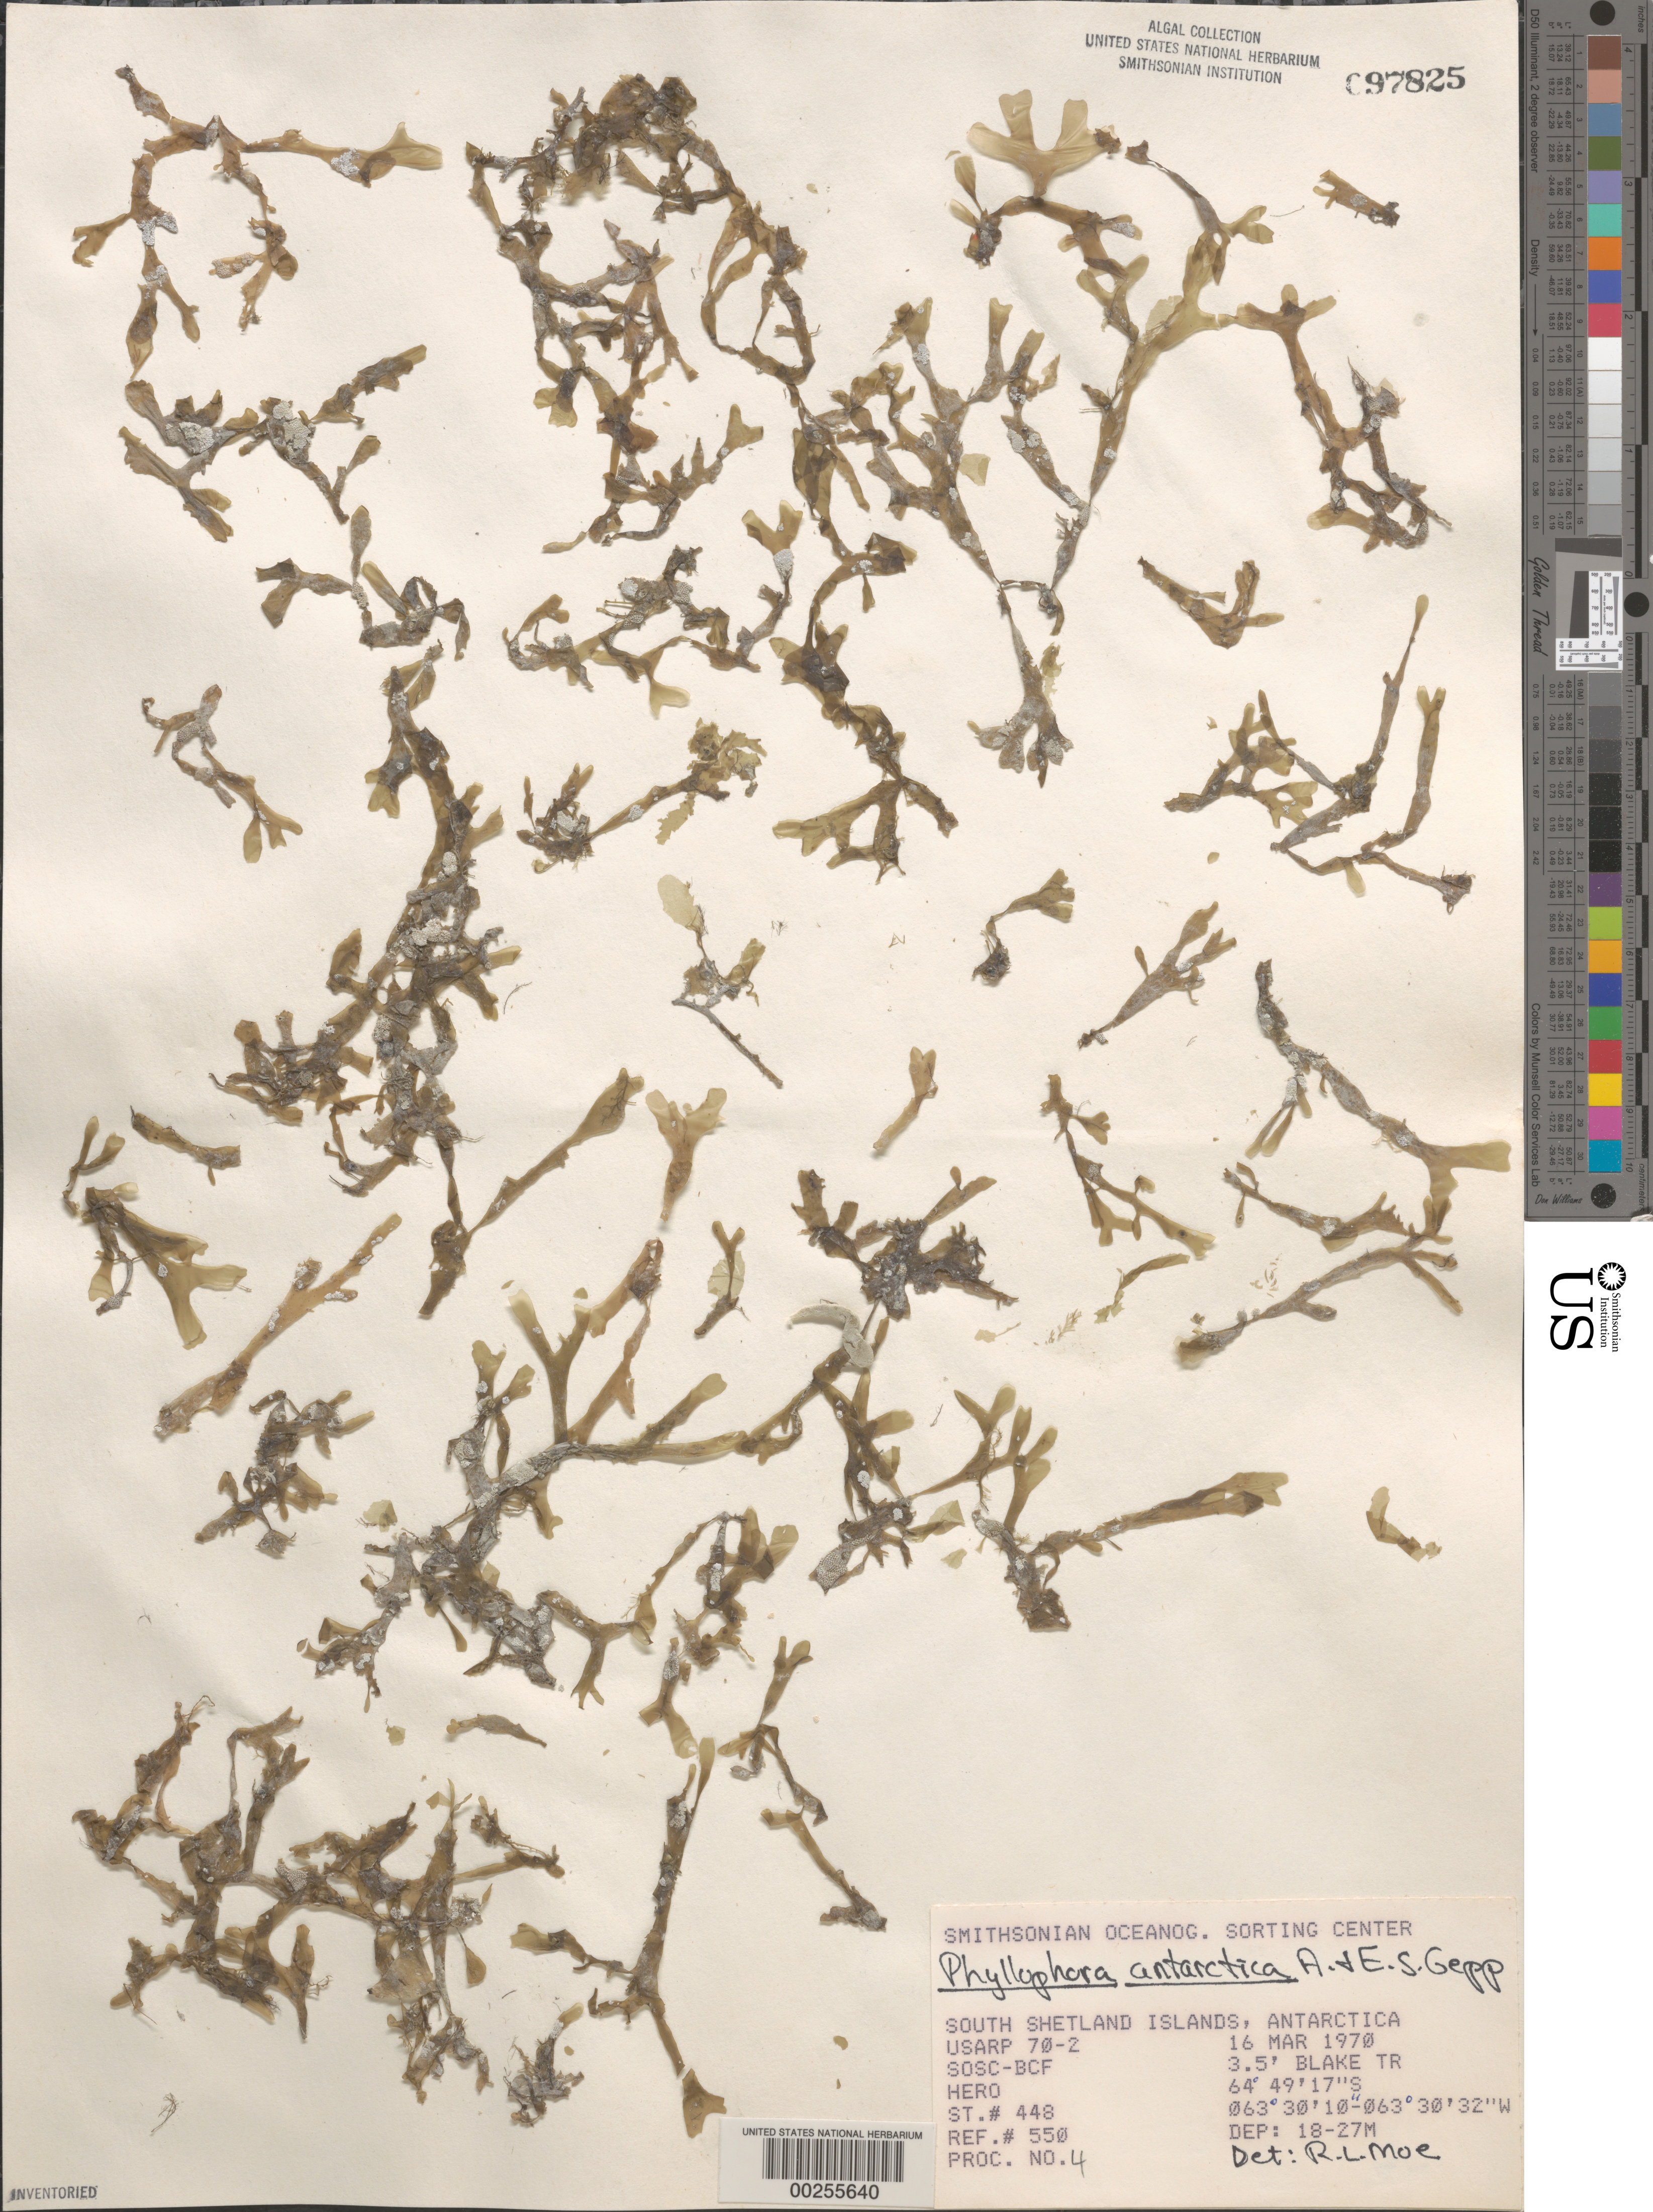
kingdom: Plantae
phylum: Rhodophyta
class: Florideophyceae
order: Gigartinales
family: Phyllophoraceae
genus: Phyllophora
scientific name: Phyllophora antarctica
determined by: Moe, R. L.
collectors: SOSC-BCF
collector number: Station 448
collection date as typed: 16 Mar 1970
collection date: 1970-03-16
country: Antarctica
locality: Antarctic Peninsula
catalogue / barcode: US 97825